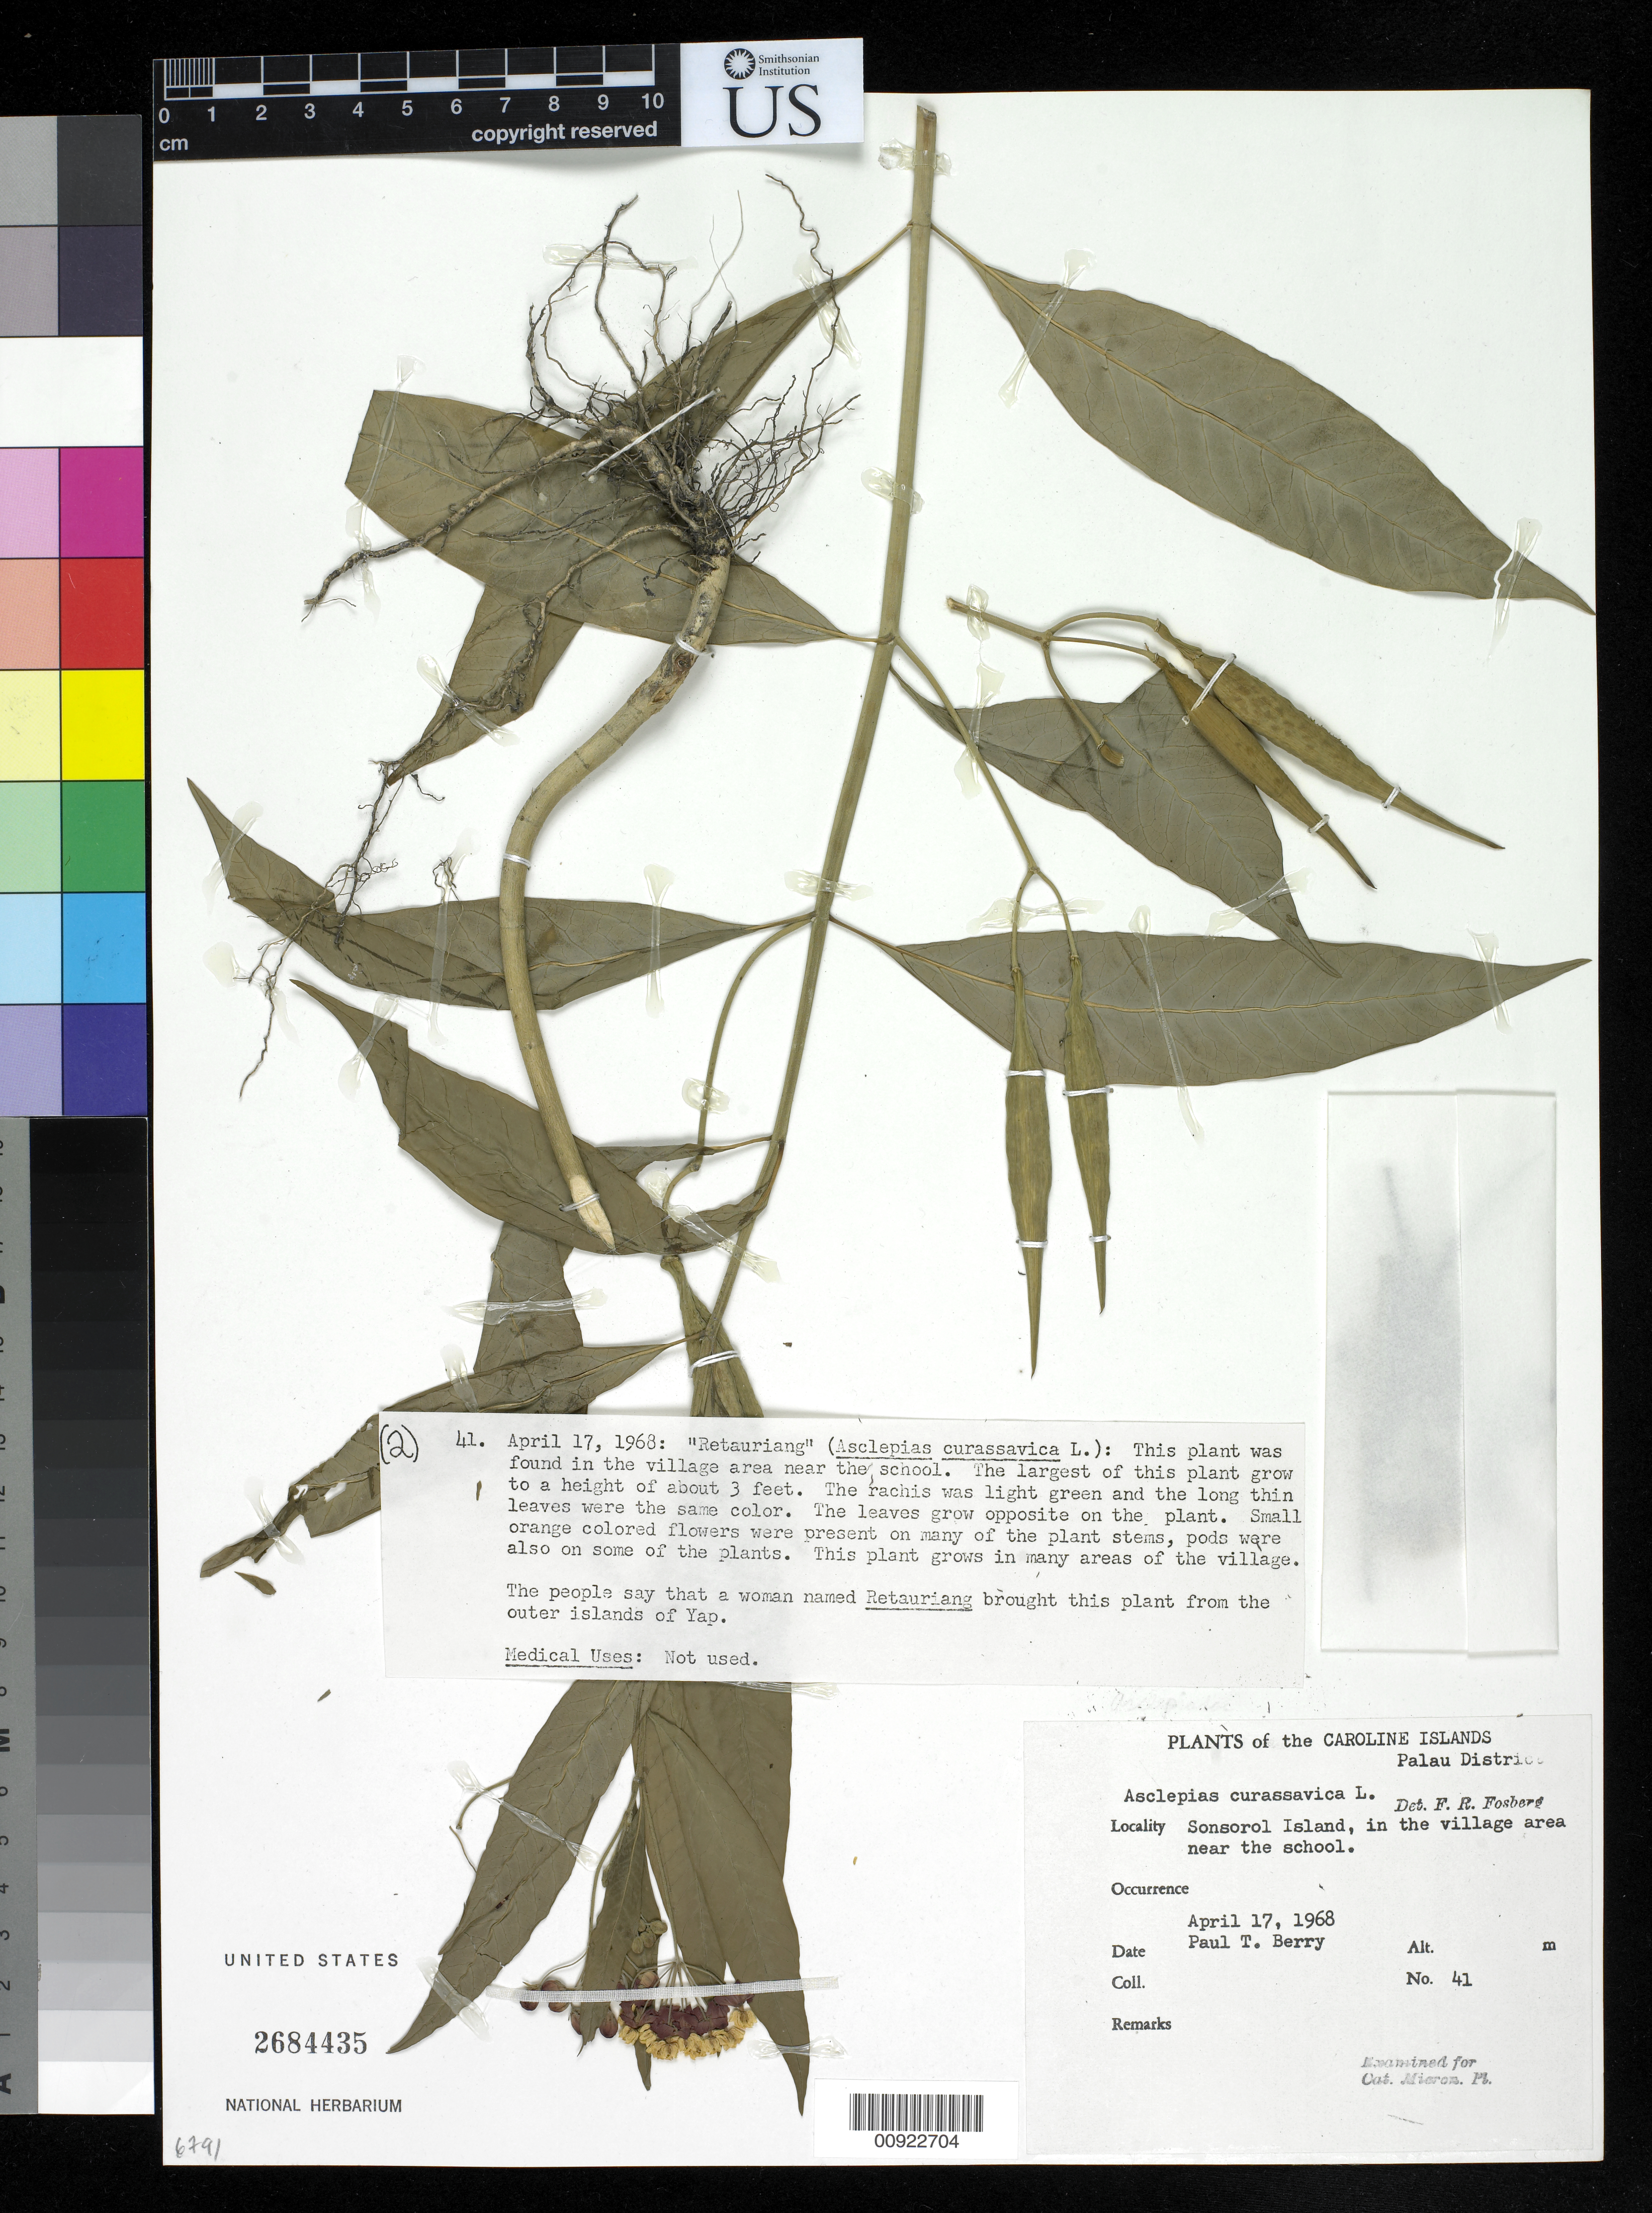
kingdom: Plantae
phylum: Tracheophyta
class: Magnoliopsida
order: Gentianales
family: Apocynaceae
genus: Asclepias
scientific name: Asclepias curassavica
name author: L.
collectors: P. T. Berry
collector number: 41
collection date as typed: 17 Apr 1968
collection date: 1968-04-17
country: Palau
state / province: Belau Outliers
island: Yap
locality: Sonsoral L.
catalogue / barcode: US 2684435